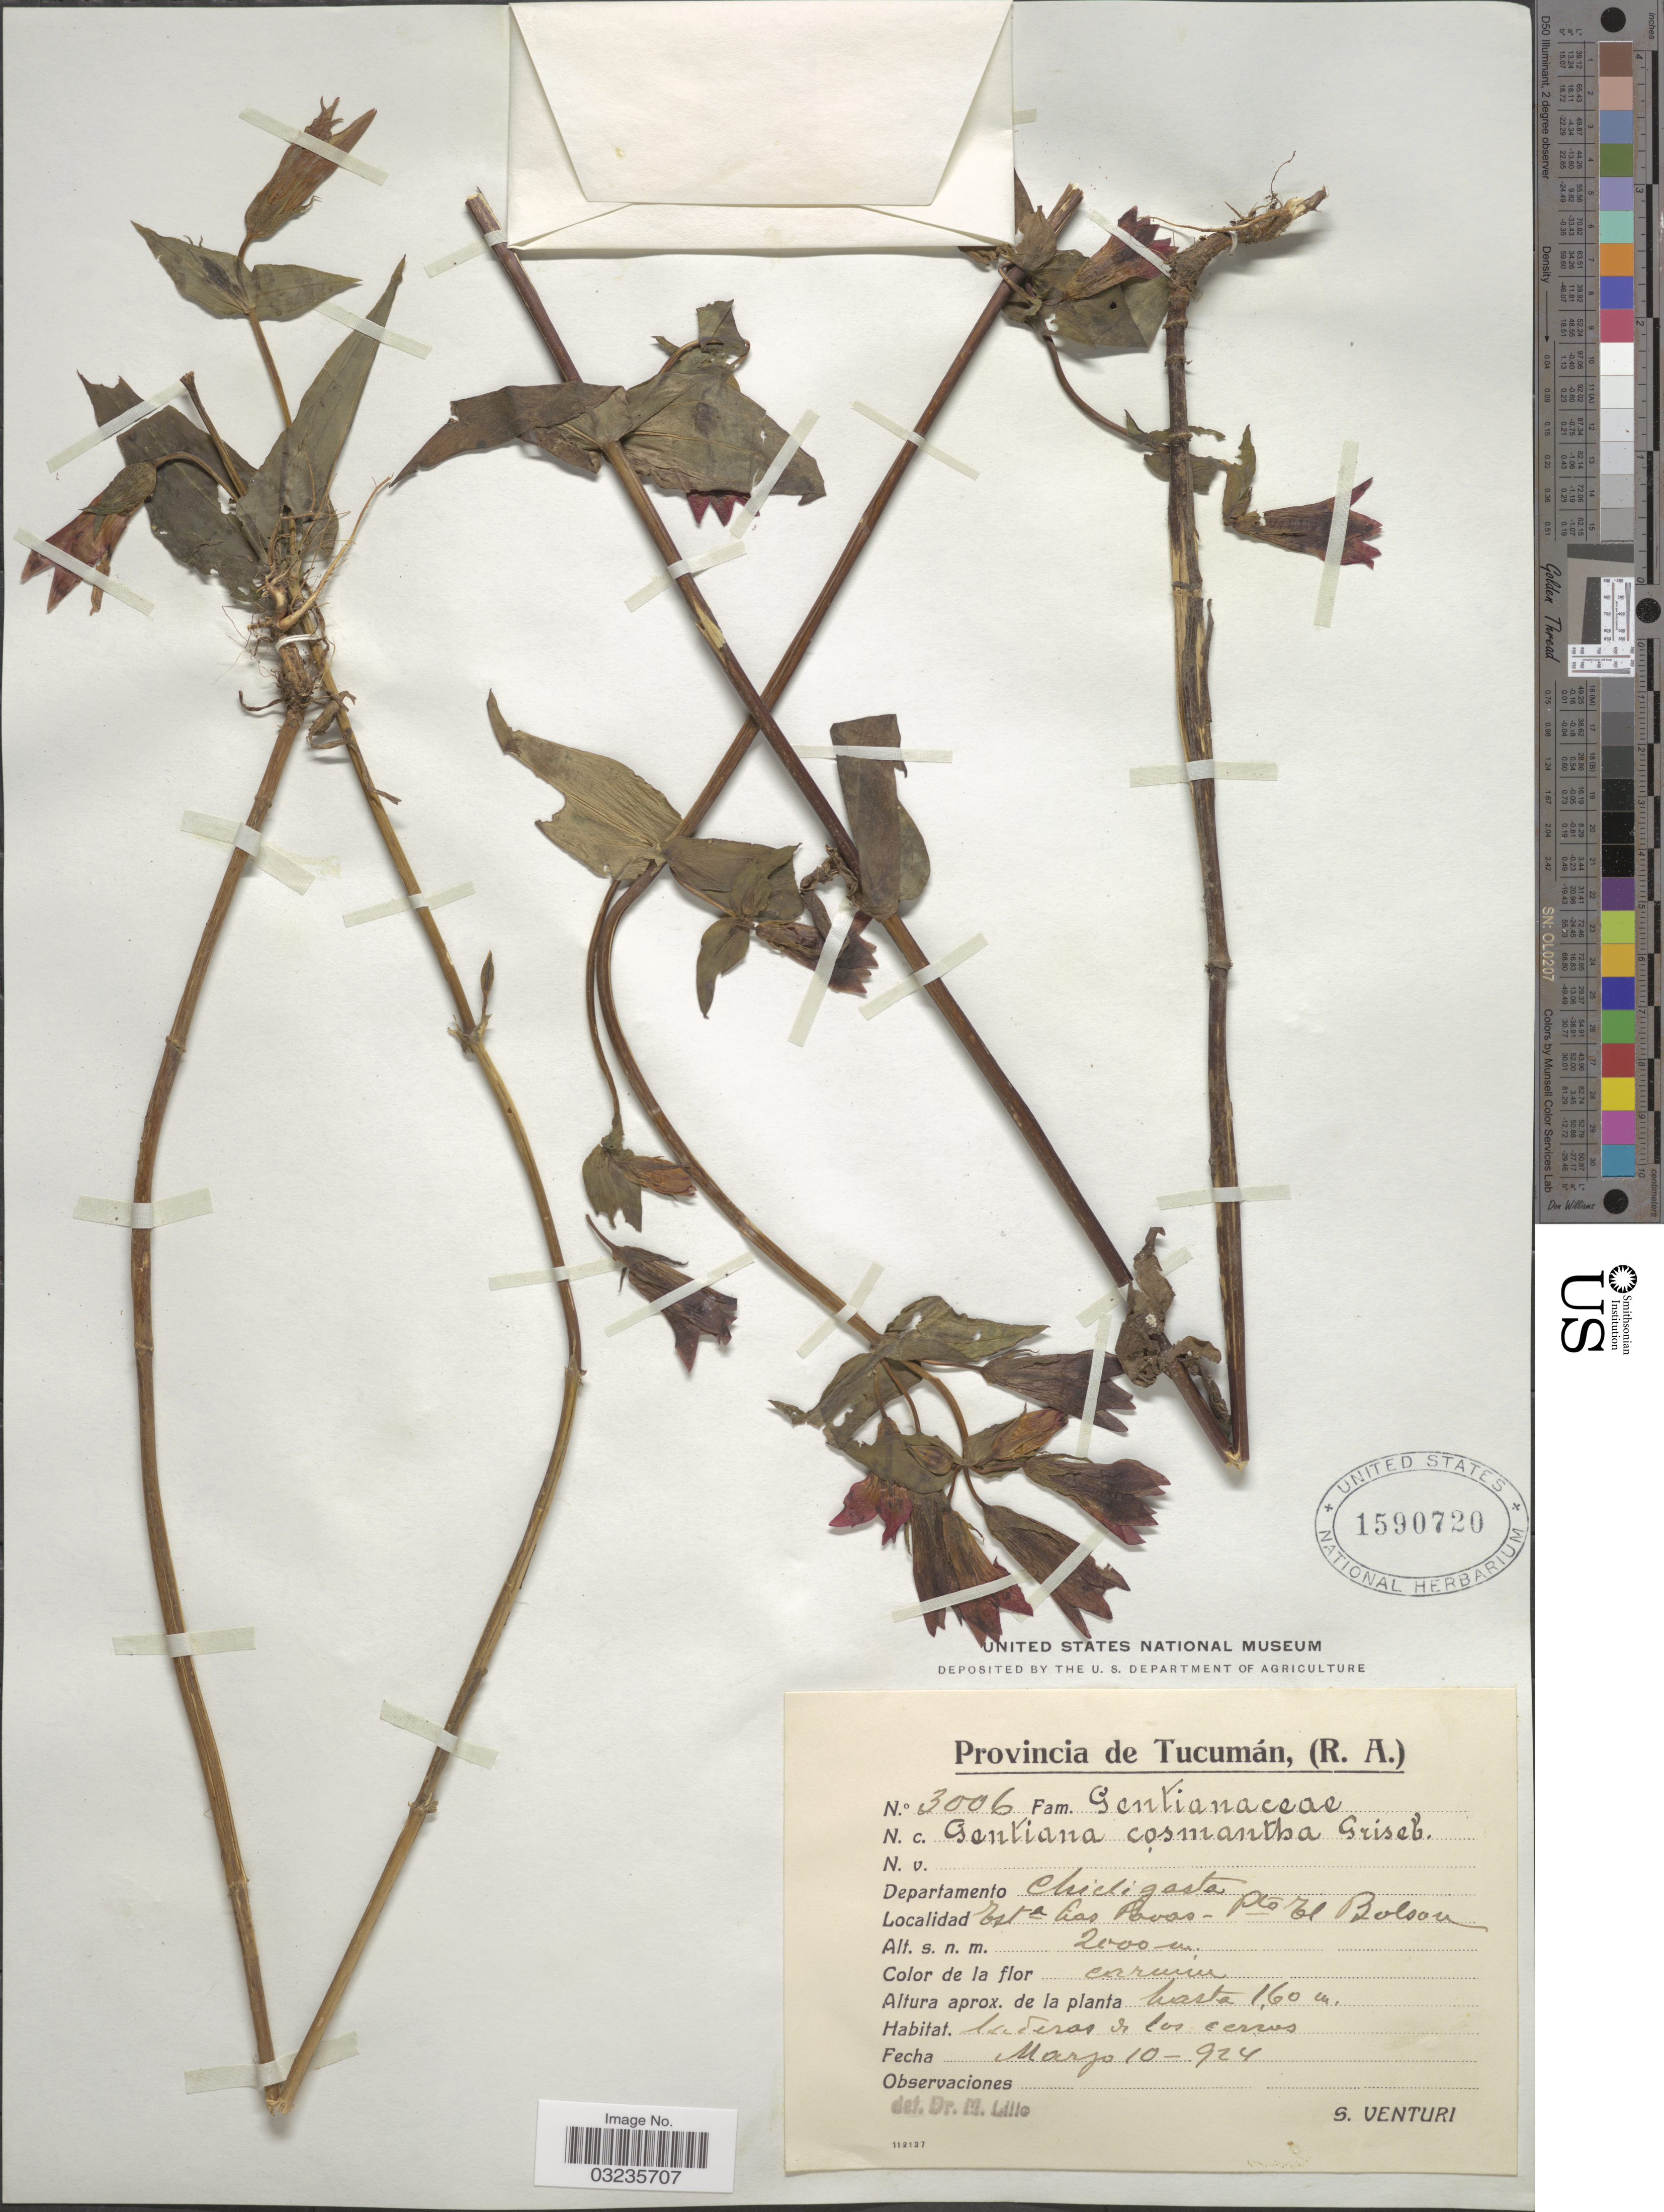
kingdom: Plantae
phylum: Tracheophyta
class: Magnoliopsida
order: Gentianales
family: Gentianaceae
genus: Gentiana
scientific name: Gentiana cosmantha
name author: Griseb.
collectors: S. Venturi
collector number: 3006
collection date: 1924-03-10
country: Argentina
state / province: Tucuman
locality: Departamento Chicligasta. Esta Las Pavas - Pto El Bolson.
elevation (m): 2000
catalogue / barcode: US 1590720